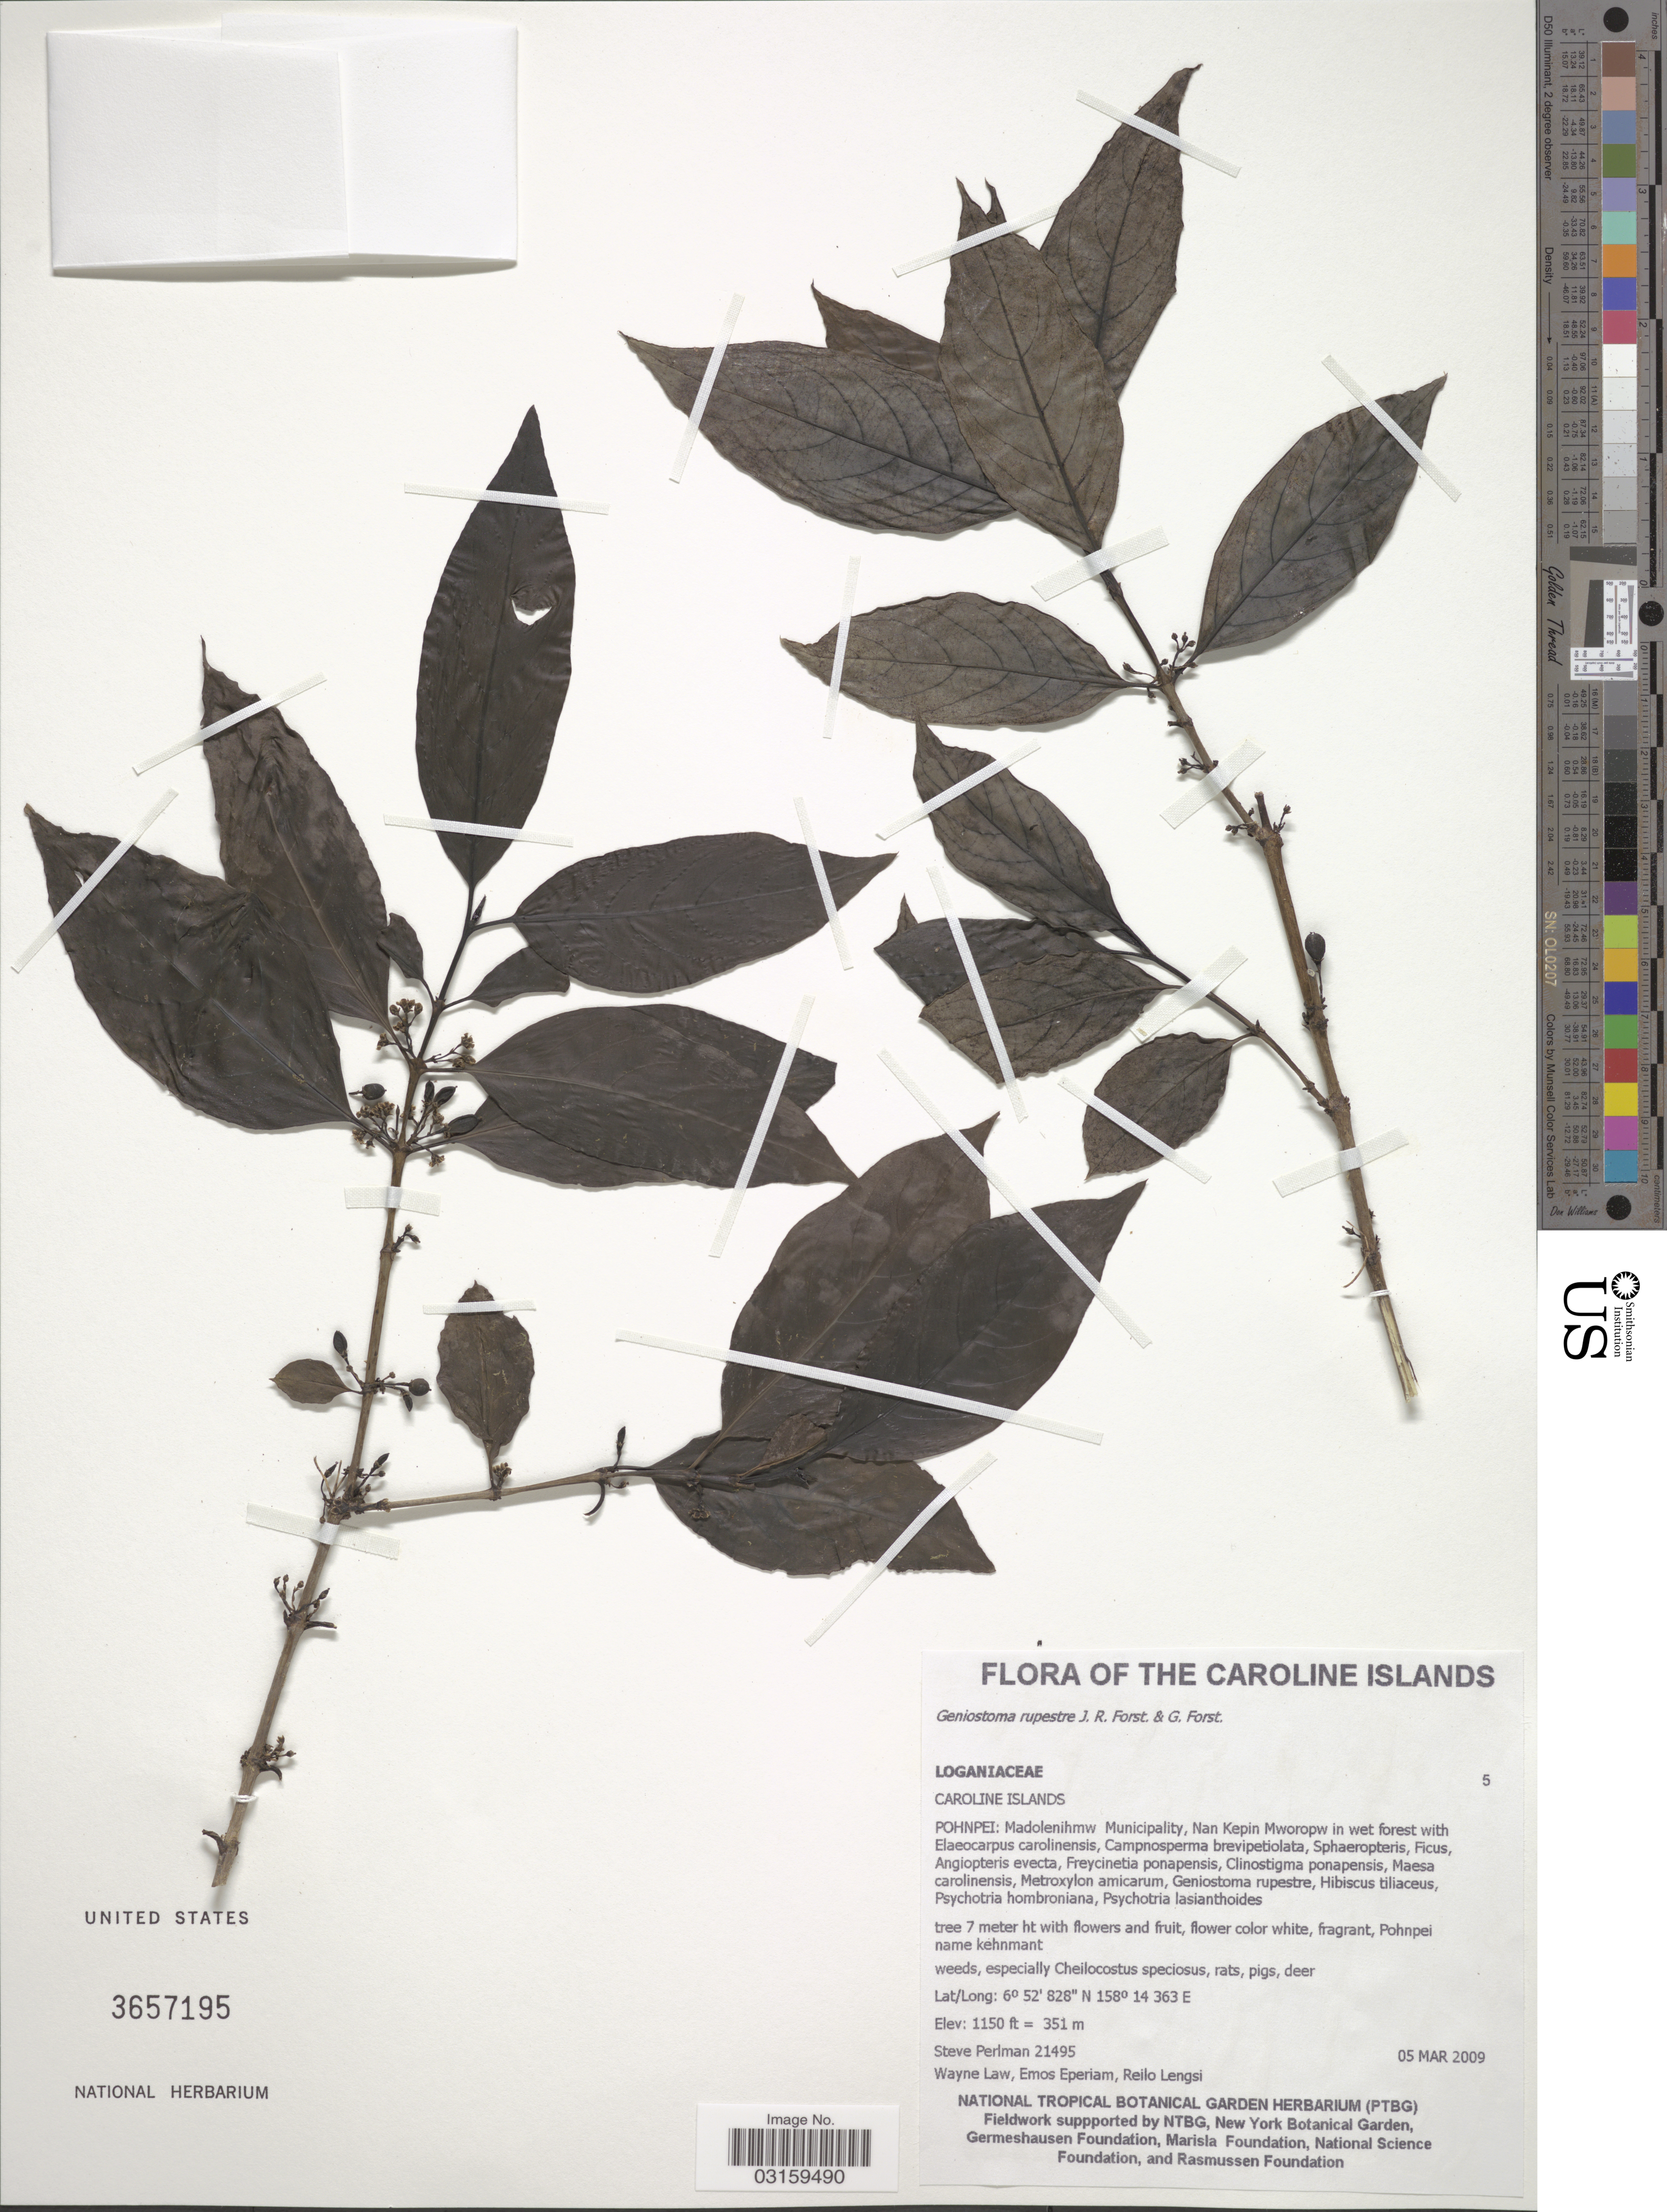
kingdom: Plantae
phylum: Tracheophyta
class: Magnoliopsida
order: Gentianales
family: Loganiaceae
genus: Geniostoma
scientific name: Geniostoma rupestre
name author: J.R. Forst. & G. Forst.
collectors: S. Perlman, W. Law, E. Eperiam & R. Lengsi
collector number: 21495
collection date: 2009-03-05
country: Micronesia, Federated States of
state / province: Pohnpei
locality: Caroline Islands. Pohnpei: Madolenihmw Municipality, Nan Kepin Mworopw in wet forest.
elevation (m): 351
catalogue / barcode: US 3657195